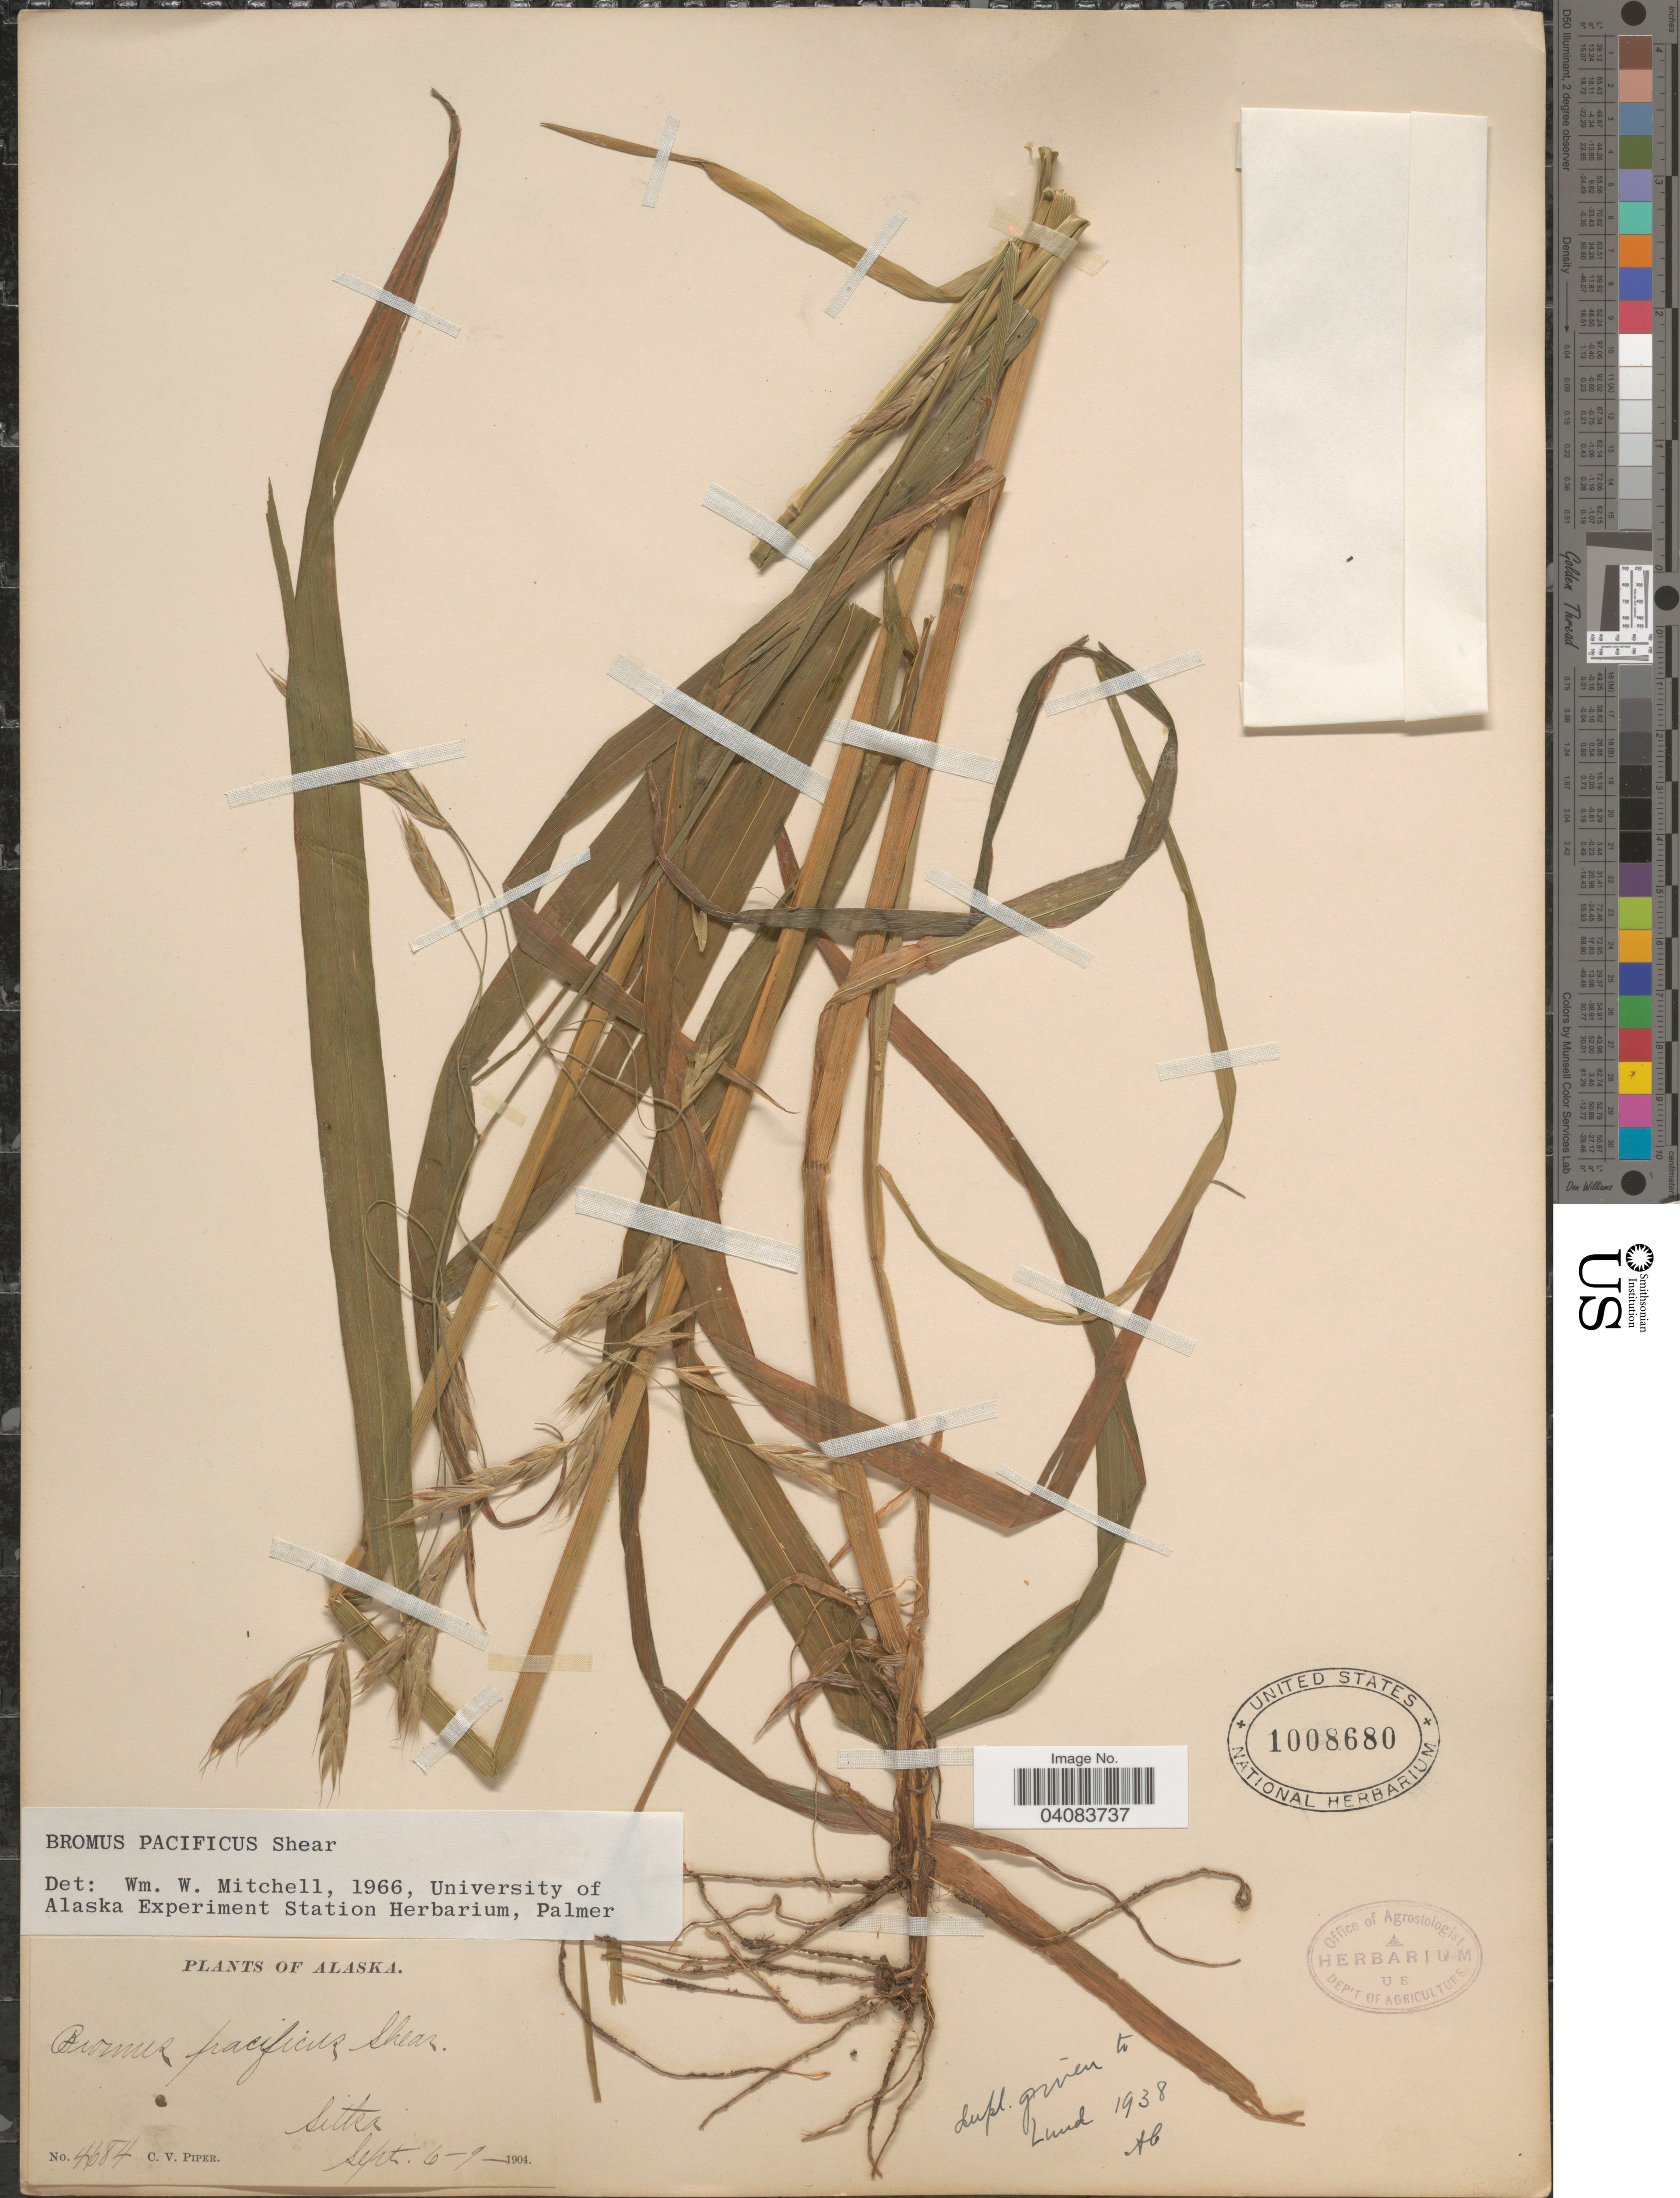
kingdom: Plantae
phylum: Tracheophyta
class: Liliopsida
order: Poales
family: Poaceae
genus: Bromus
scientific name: Bromus pacificus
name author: Shear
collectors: C. V. Piper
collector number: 4684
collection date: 1904-09-06/1904-09-09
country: United States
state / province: Alaska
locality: Sitka.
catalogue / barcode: US 1008680